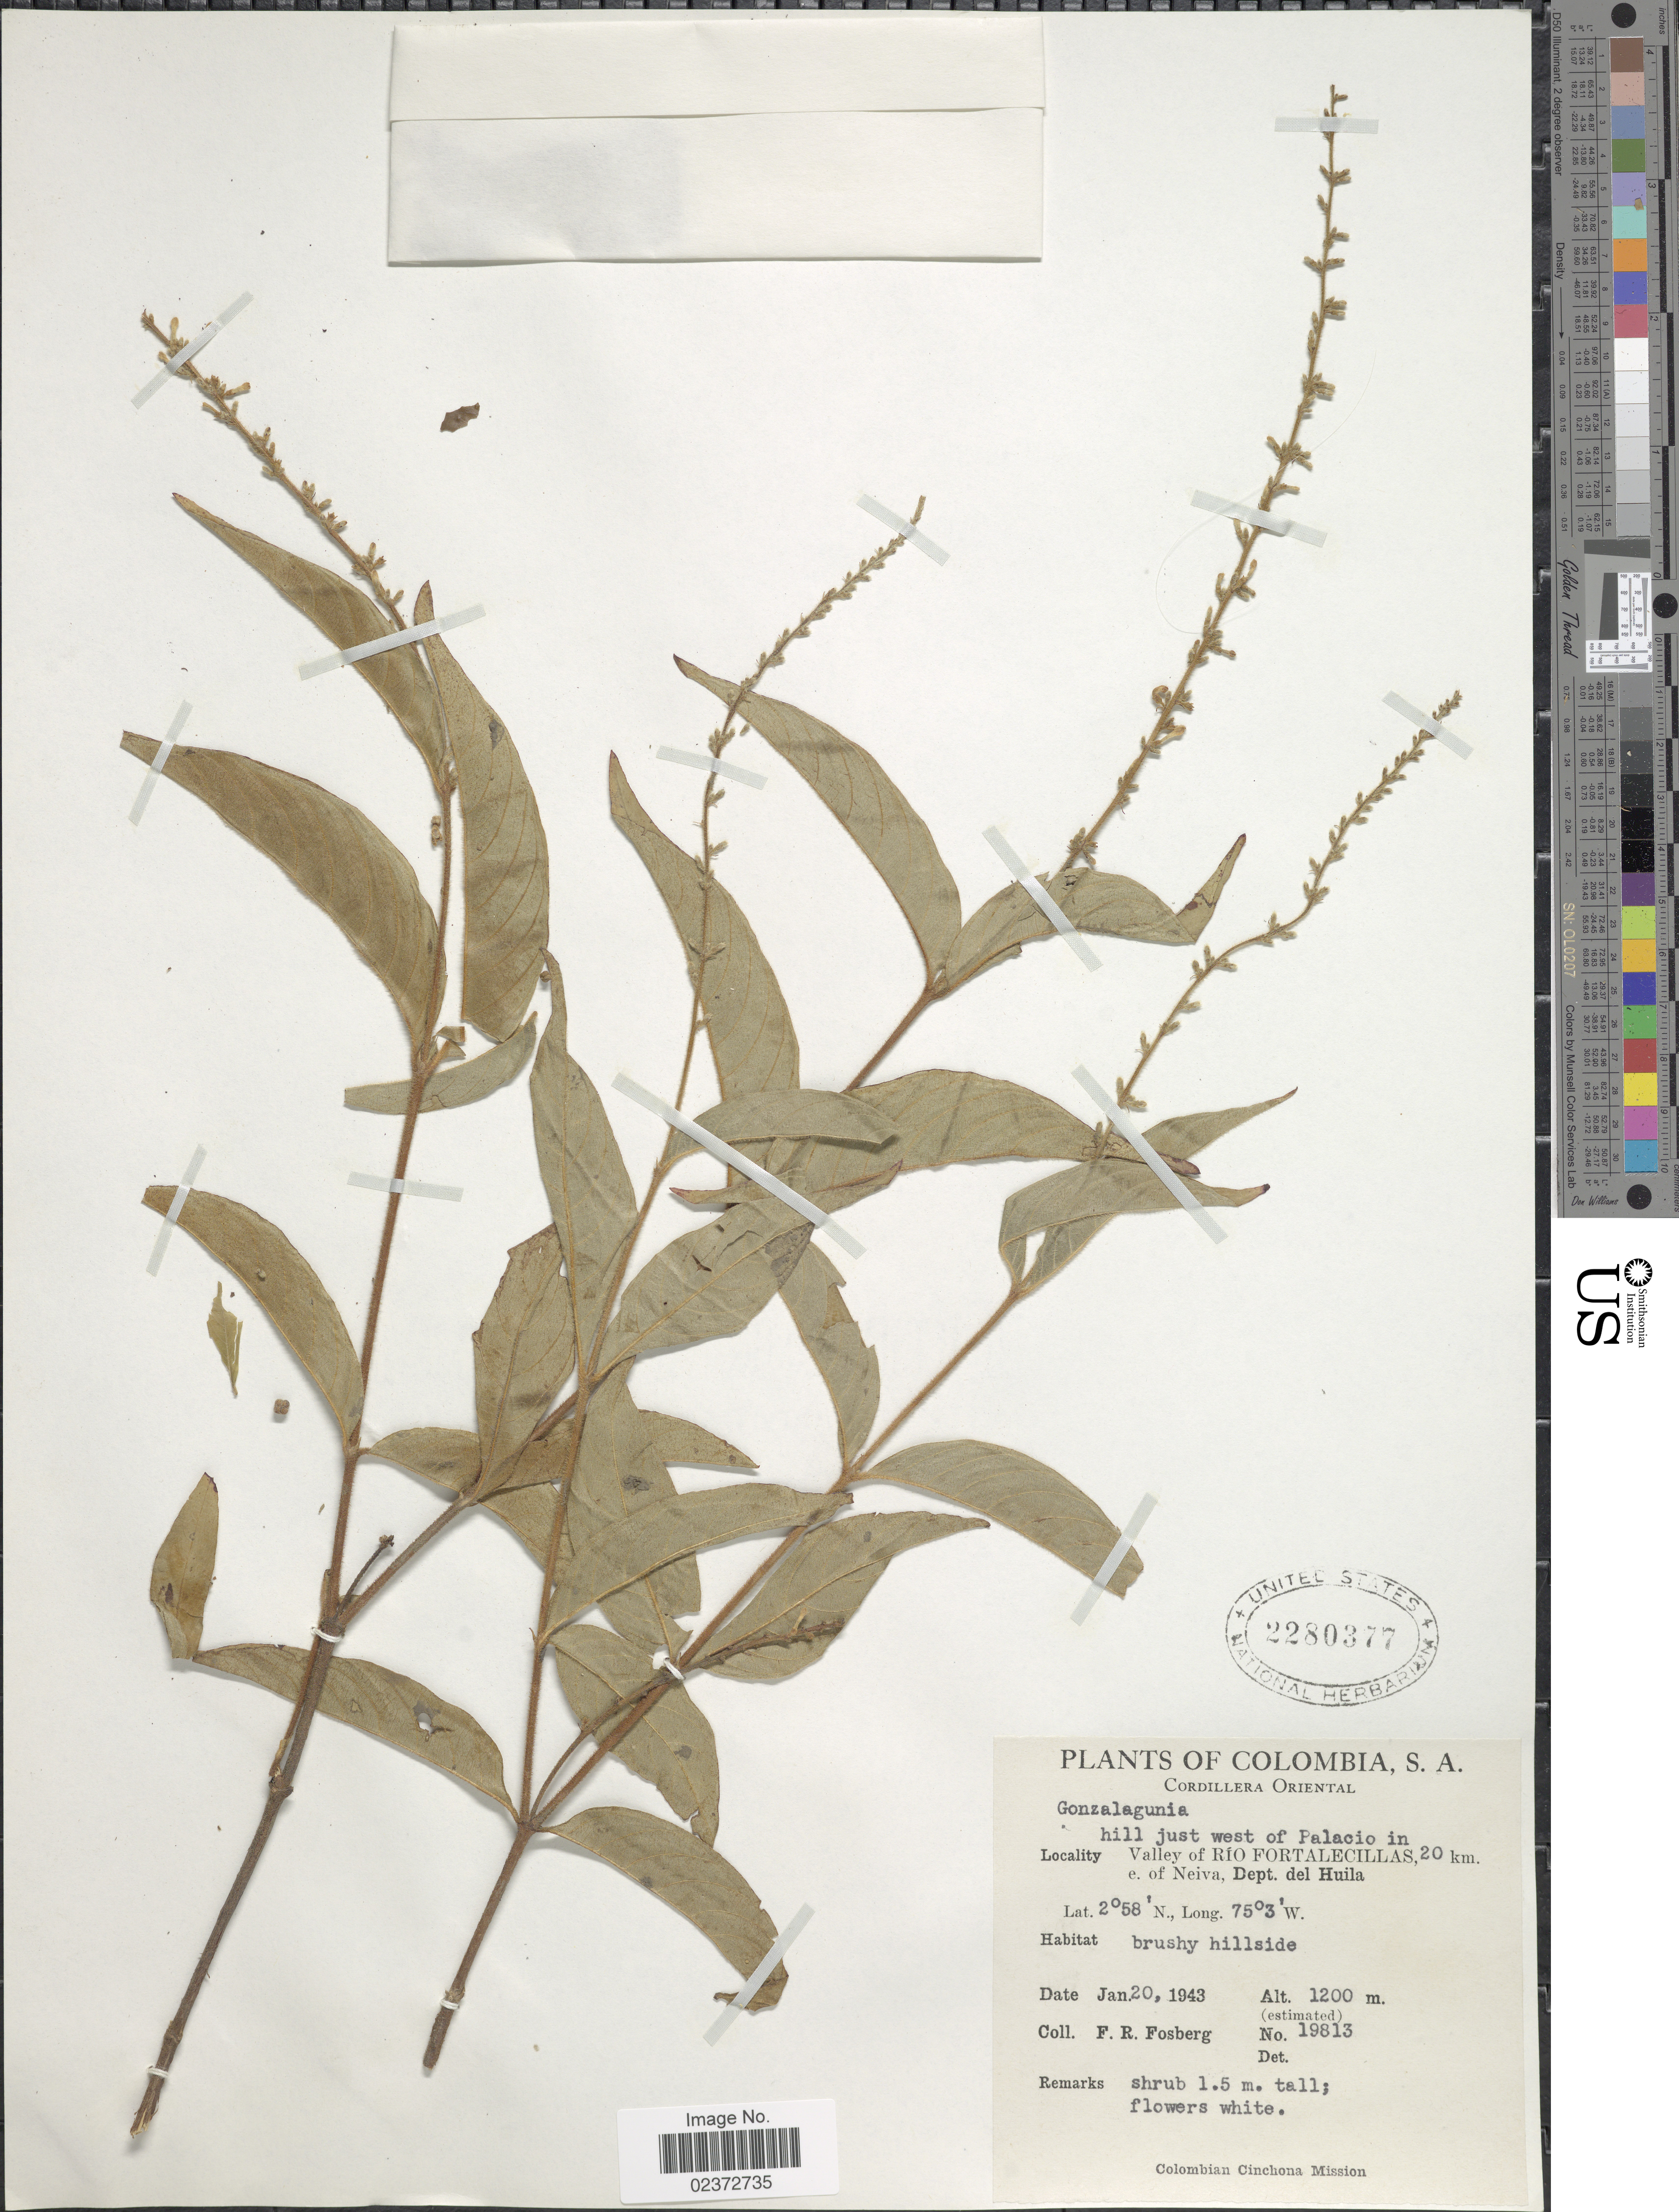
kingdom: Plantae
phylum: Tracheophyta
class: Magnoliopsida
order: Gentianales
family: Rubiaceae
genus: Gonzalagunia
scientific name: Gonzalagunia sp.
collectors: F. R. Fosberg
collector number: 19813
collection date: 1943-01-20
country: Colombia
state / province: Huila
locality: Cordillera Oriental. Hill about 1 km. s.w. of San Antonio Fortalecillas, 20 km. e. of Neiva, Dept. del Huila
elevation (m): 1200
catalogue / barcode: US 2280377